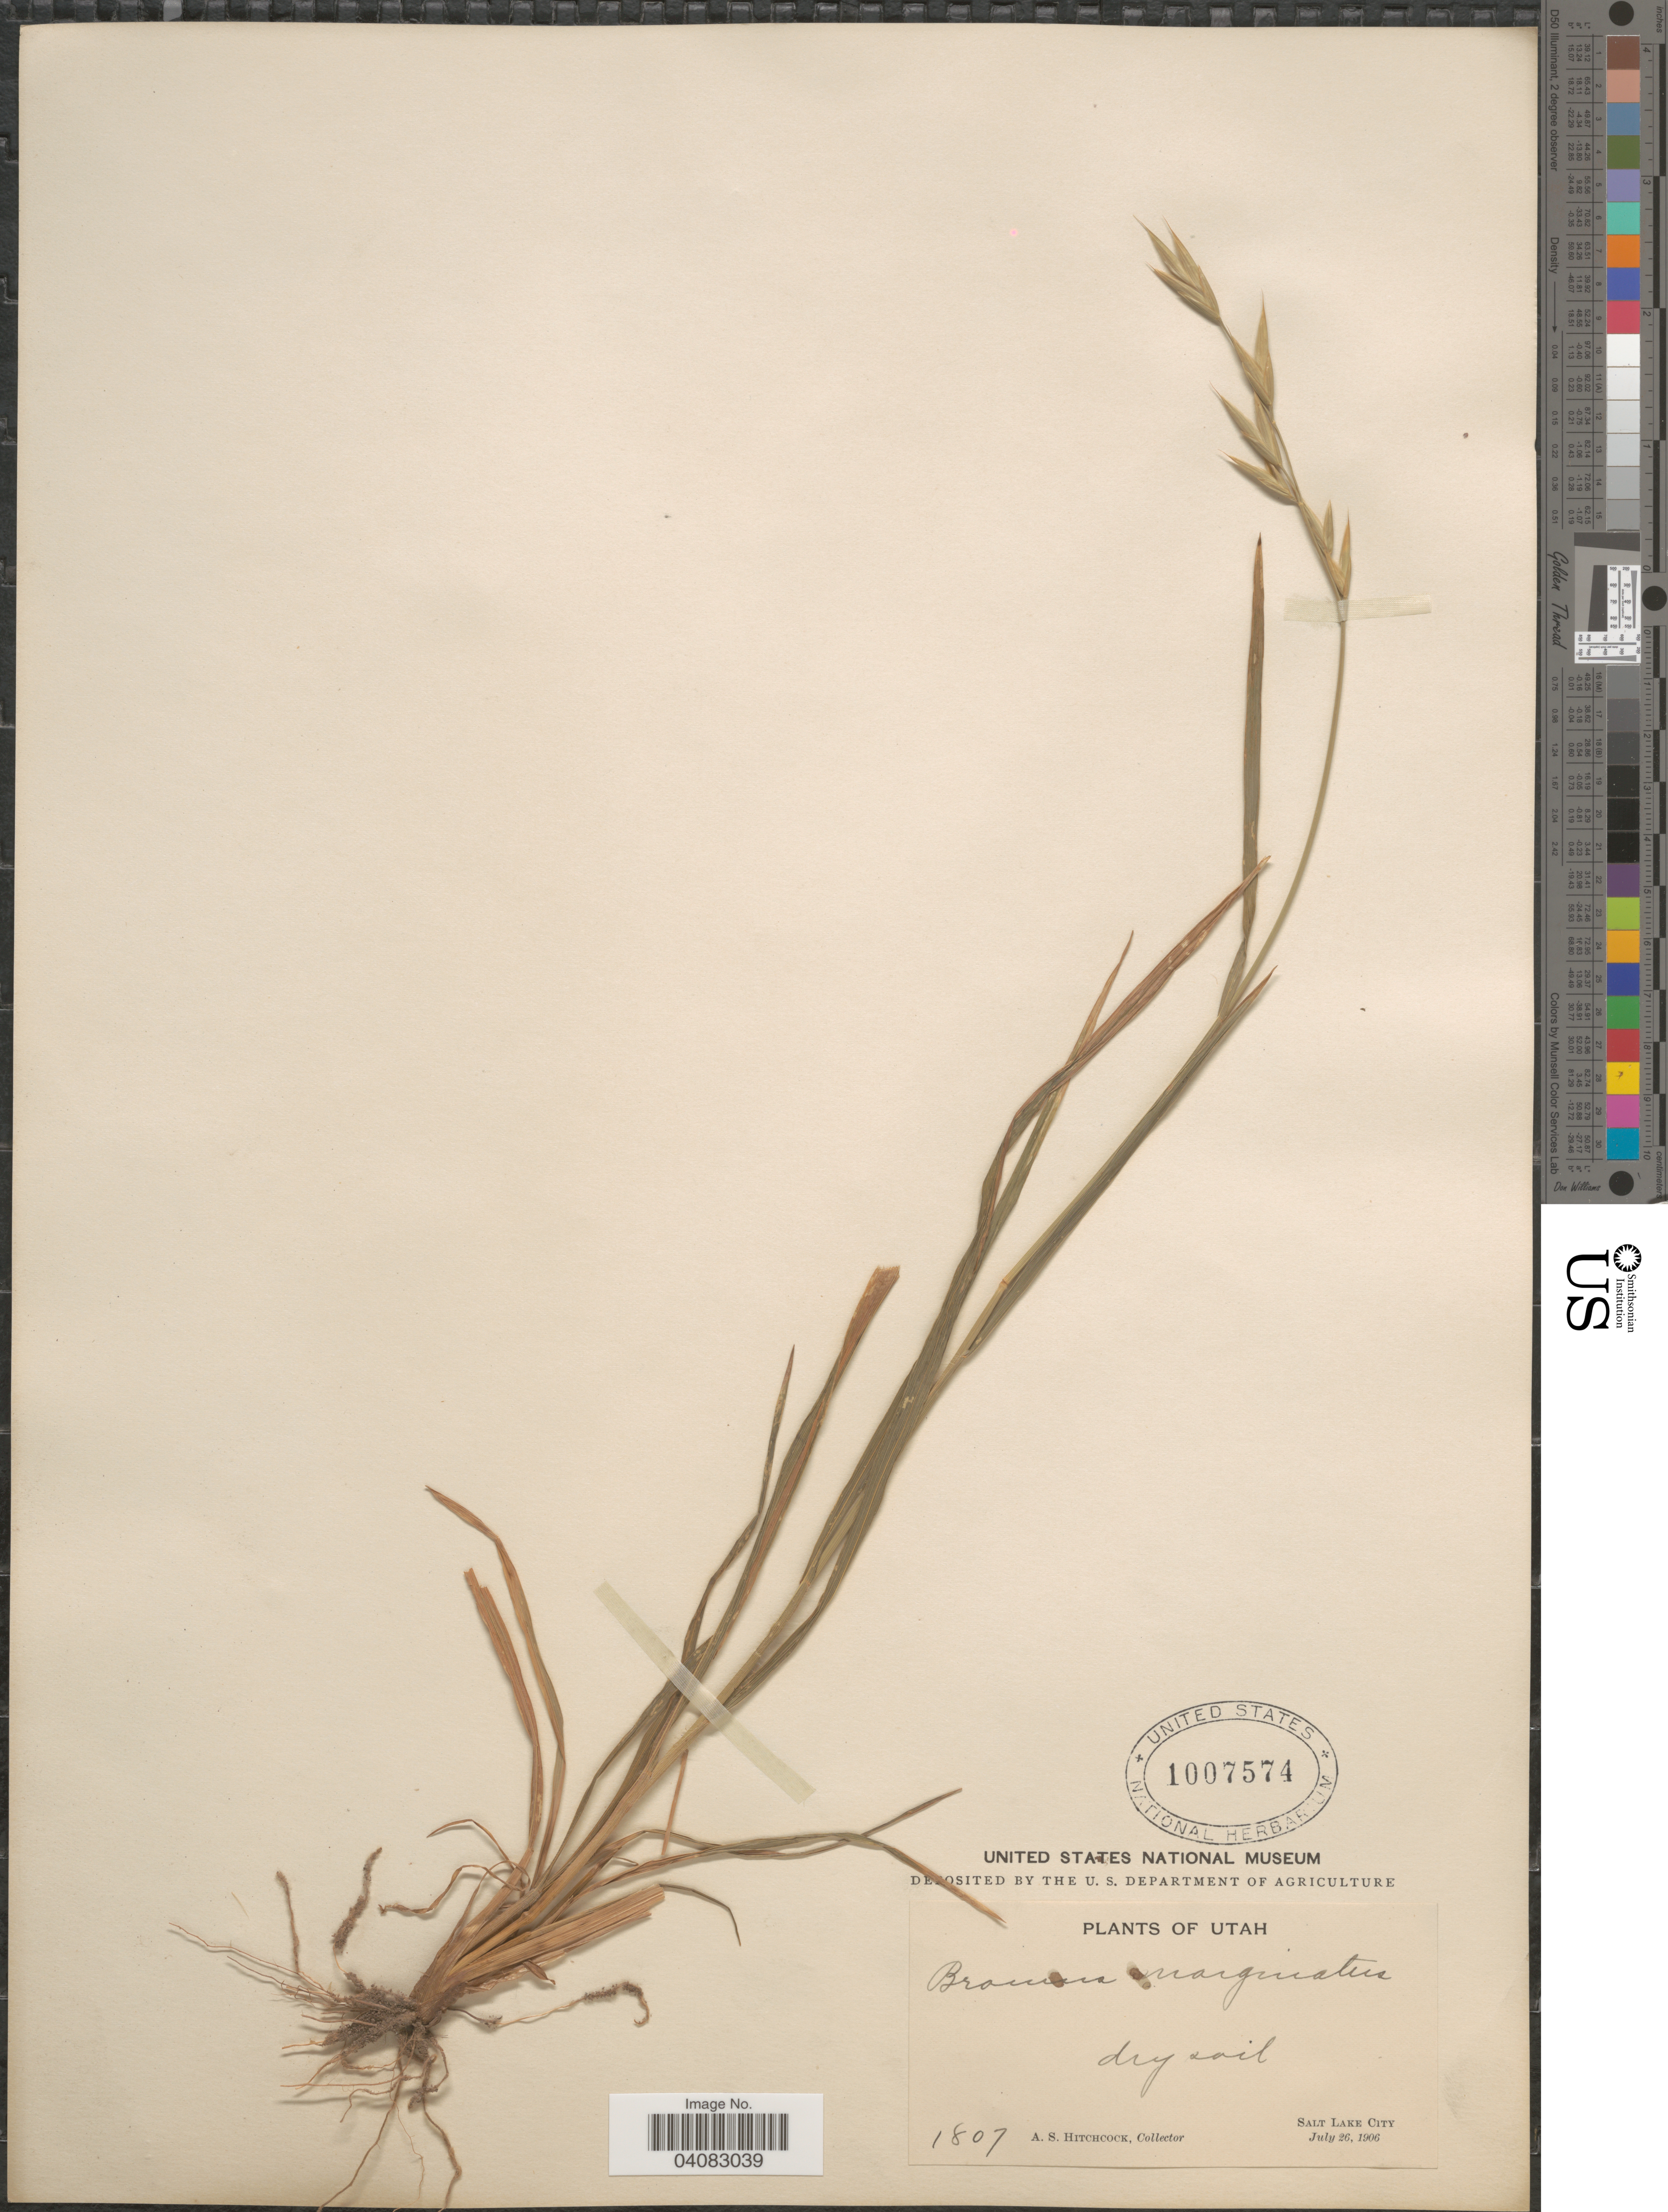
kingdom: Plantae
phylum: Tracheophyta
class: Liliopsida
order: Poales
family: Poaceae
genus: Bromus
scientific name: Bromus marginatus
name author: Nees ex Steud.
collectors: A. S. Hitchcock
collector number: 1807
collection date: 1906-07-26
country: United States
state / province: Utah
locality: Salt Lake City.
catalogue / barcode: US 1007574